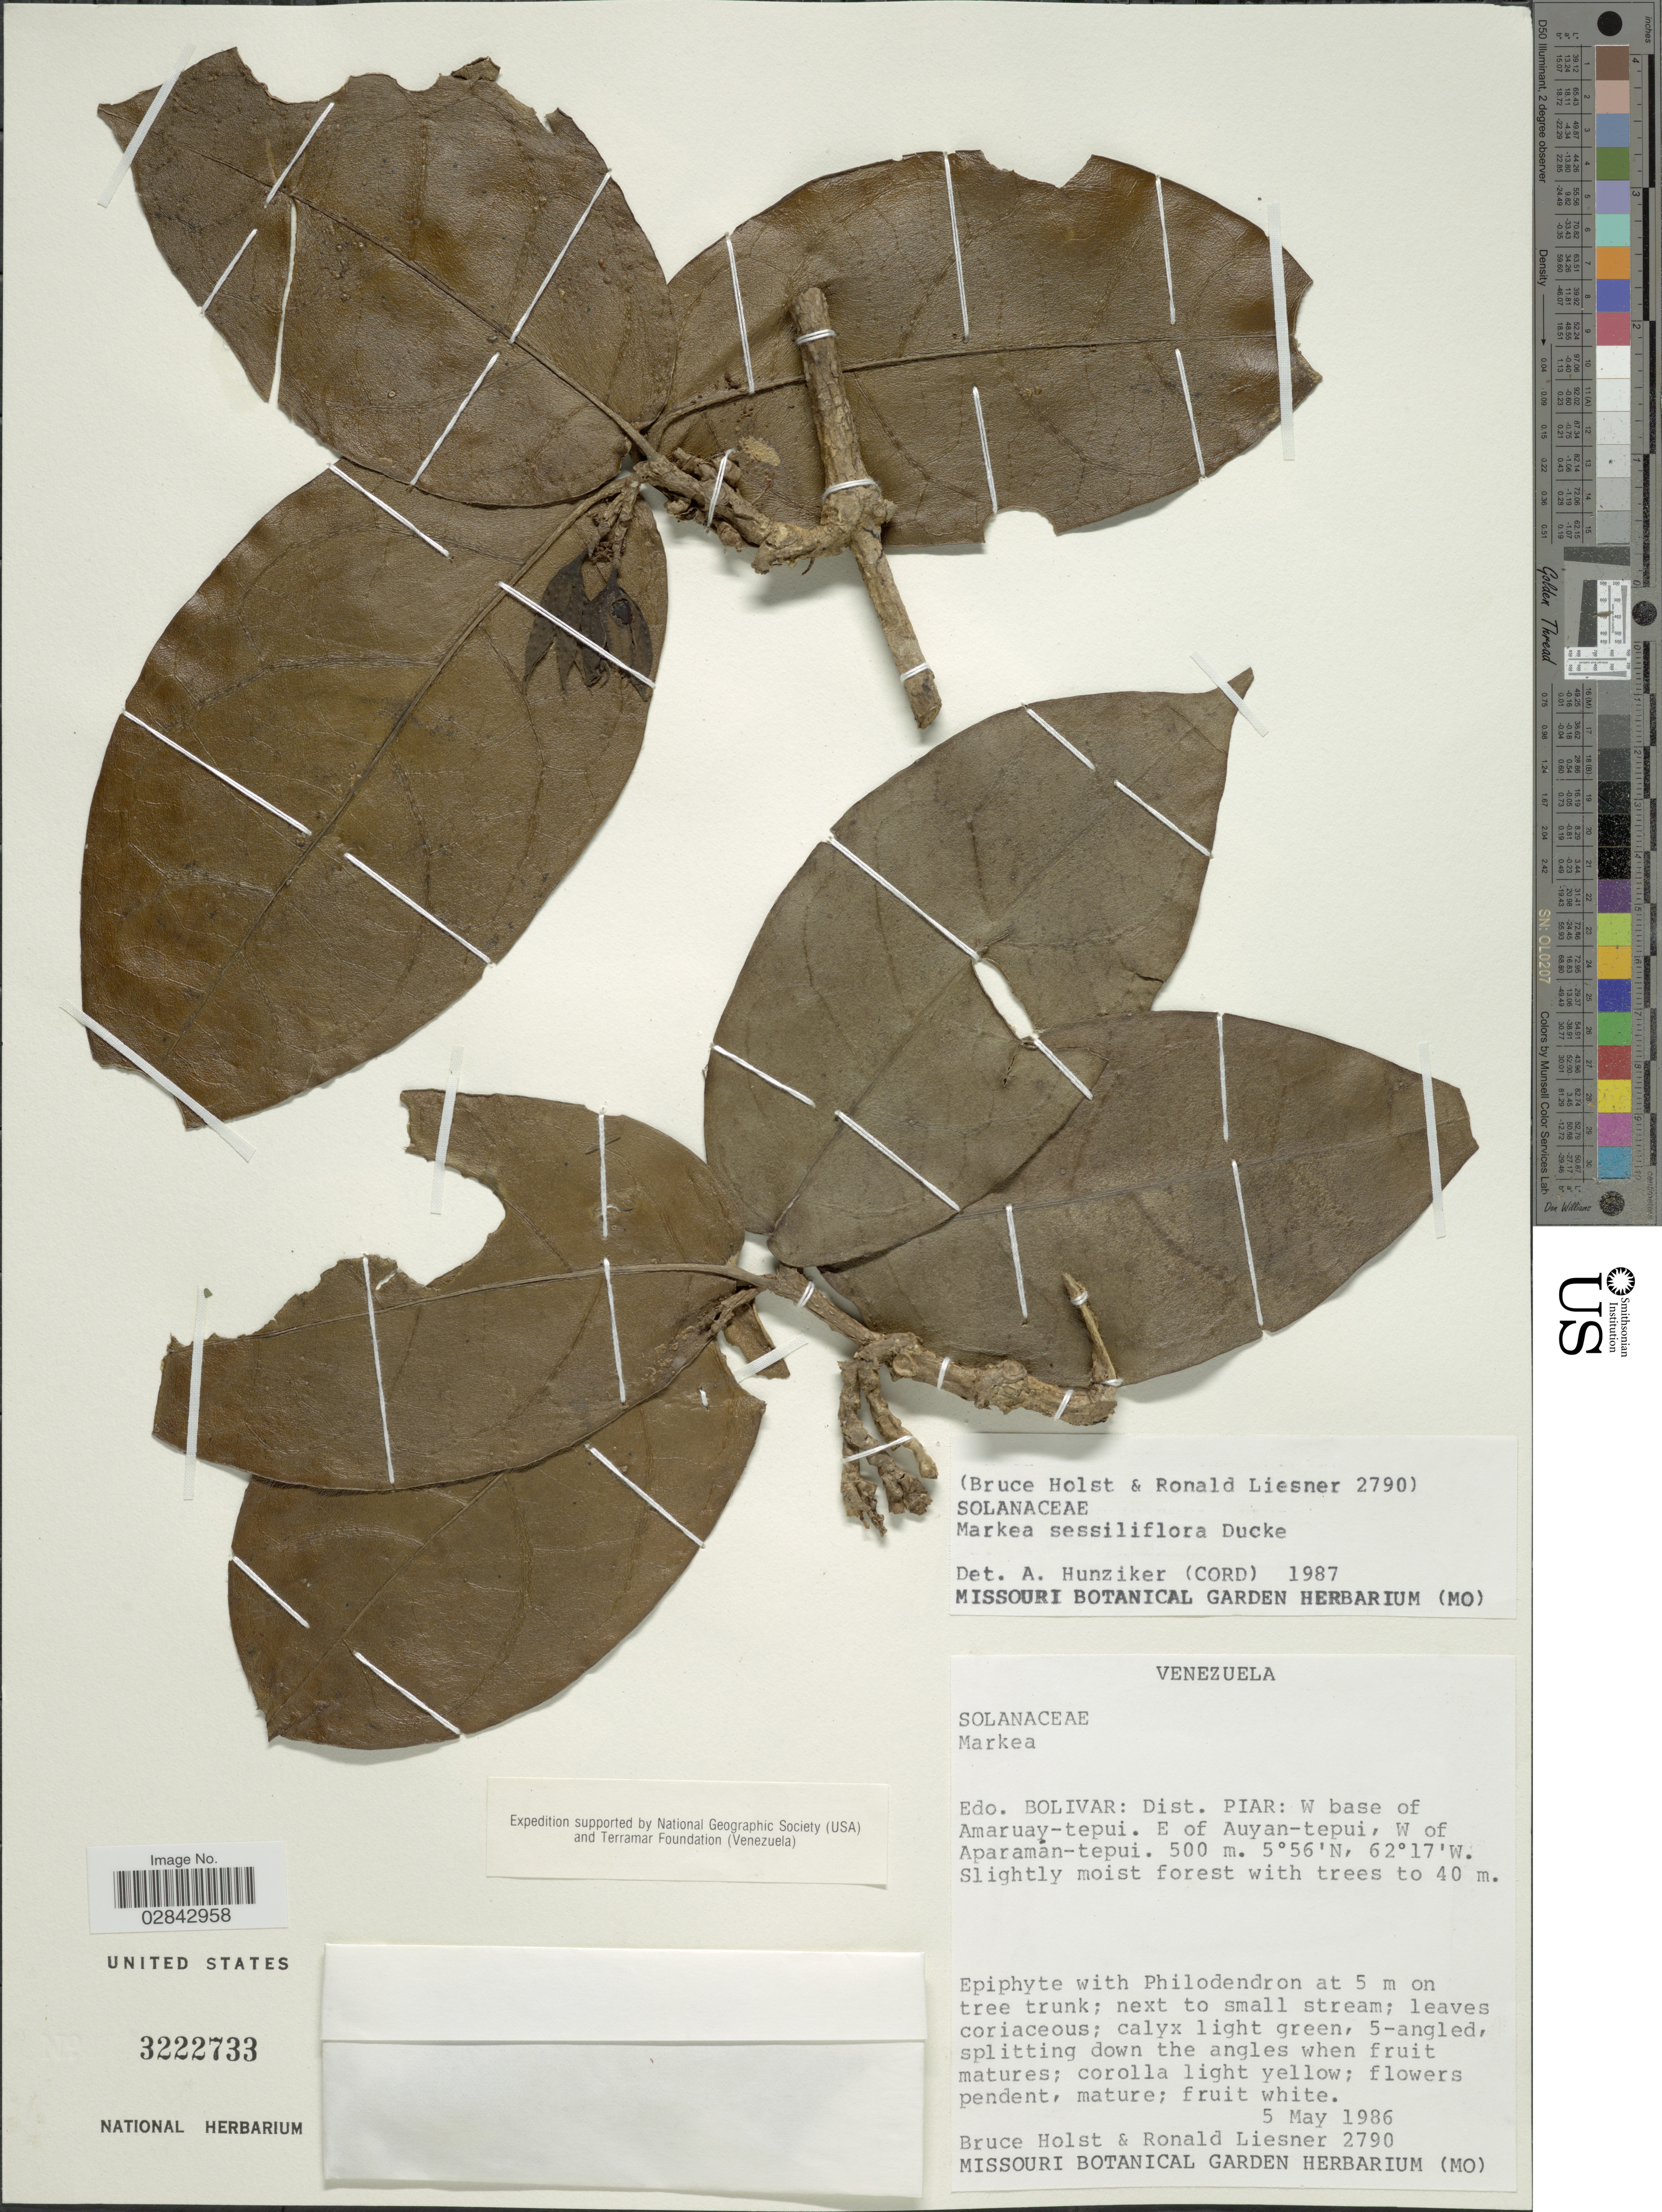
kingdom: Plantae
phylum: Tracheophyta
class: Magnoliopsida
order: Solanales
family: Solanaceae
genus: Markea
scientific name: Markea sessiliflora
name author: Ducke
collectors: B. Holst & R. L. Liesner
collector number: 2790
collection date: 1986-05-05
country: Venezuela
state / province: Bolivar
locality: Dist. Piar: W base of Amaruay-tepui. E of Auyan-tepui, W of Aparamán-tepui.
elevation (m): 500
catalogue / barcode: US 3222733